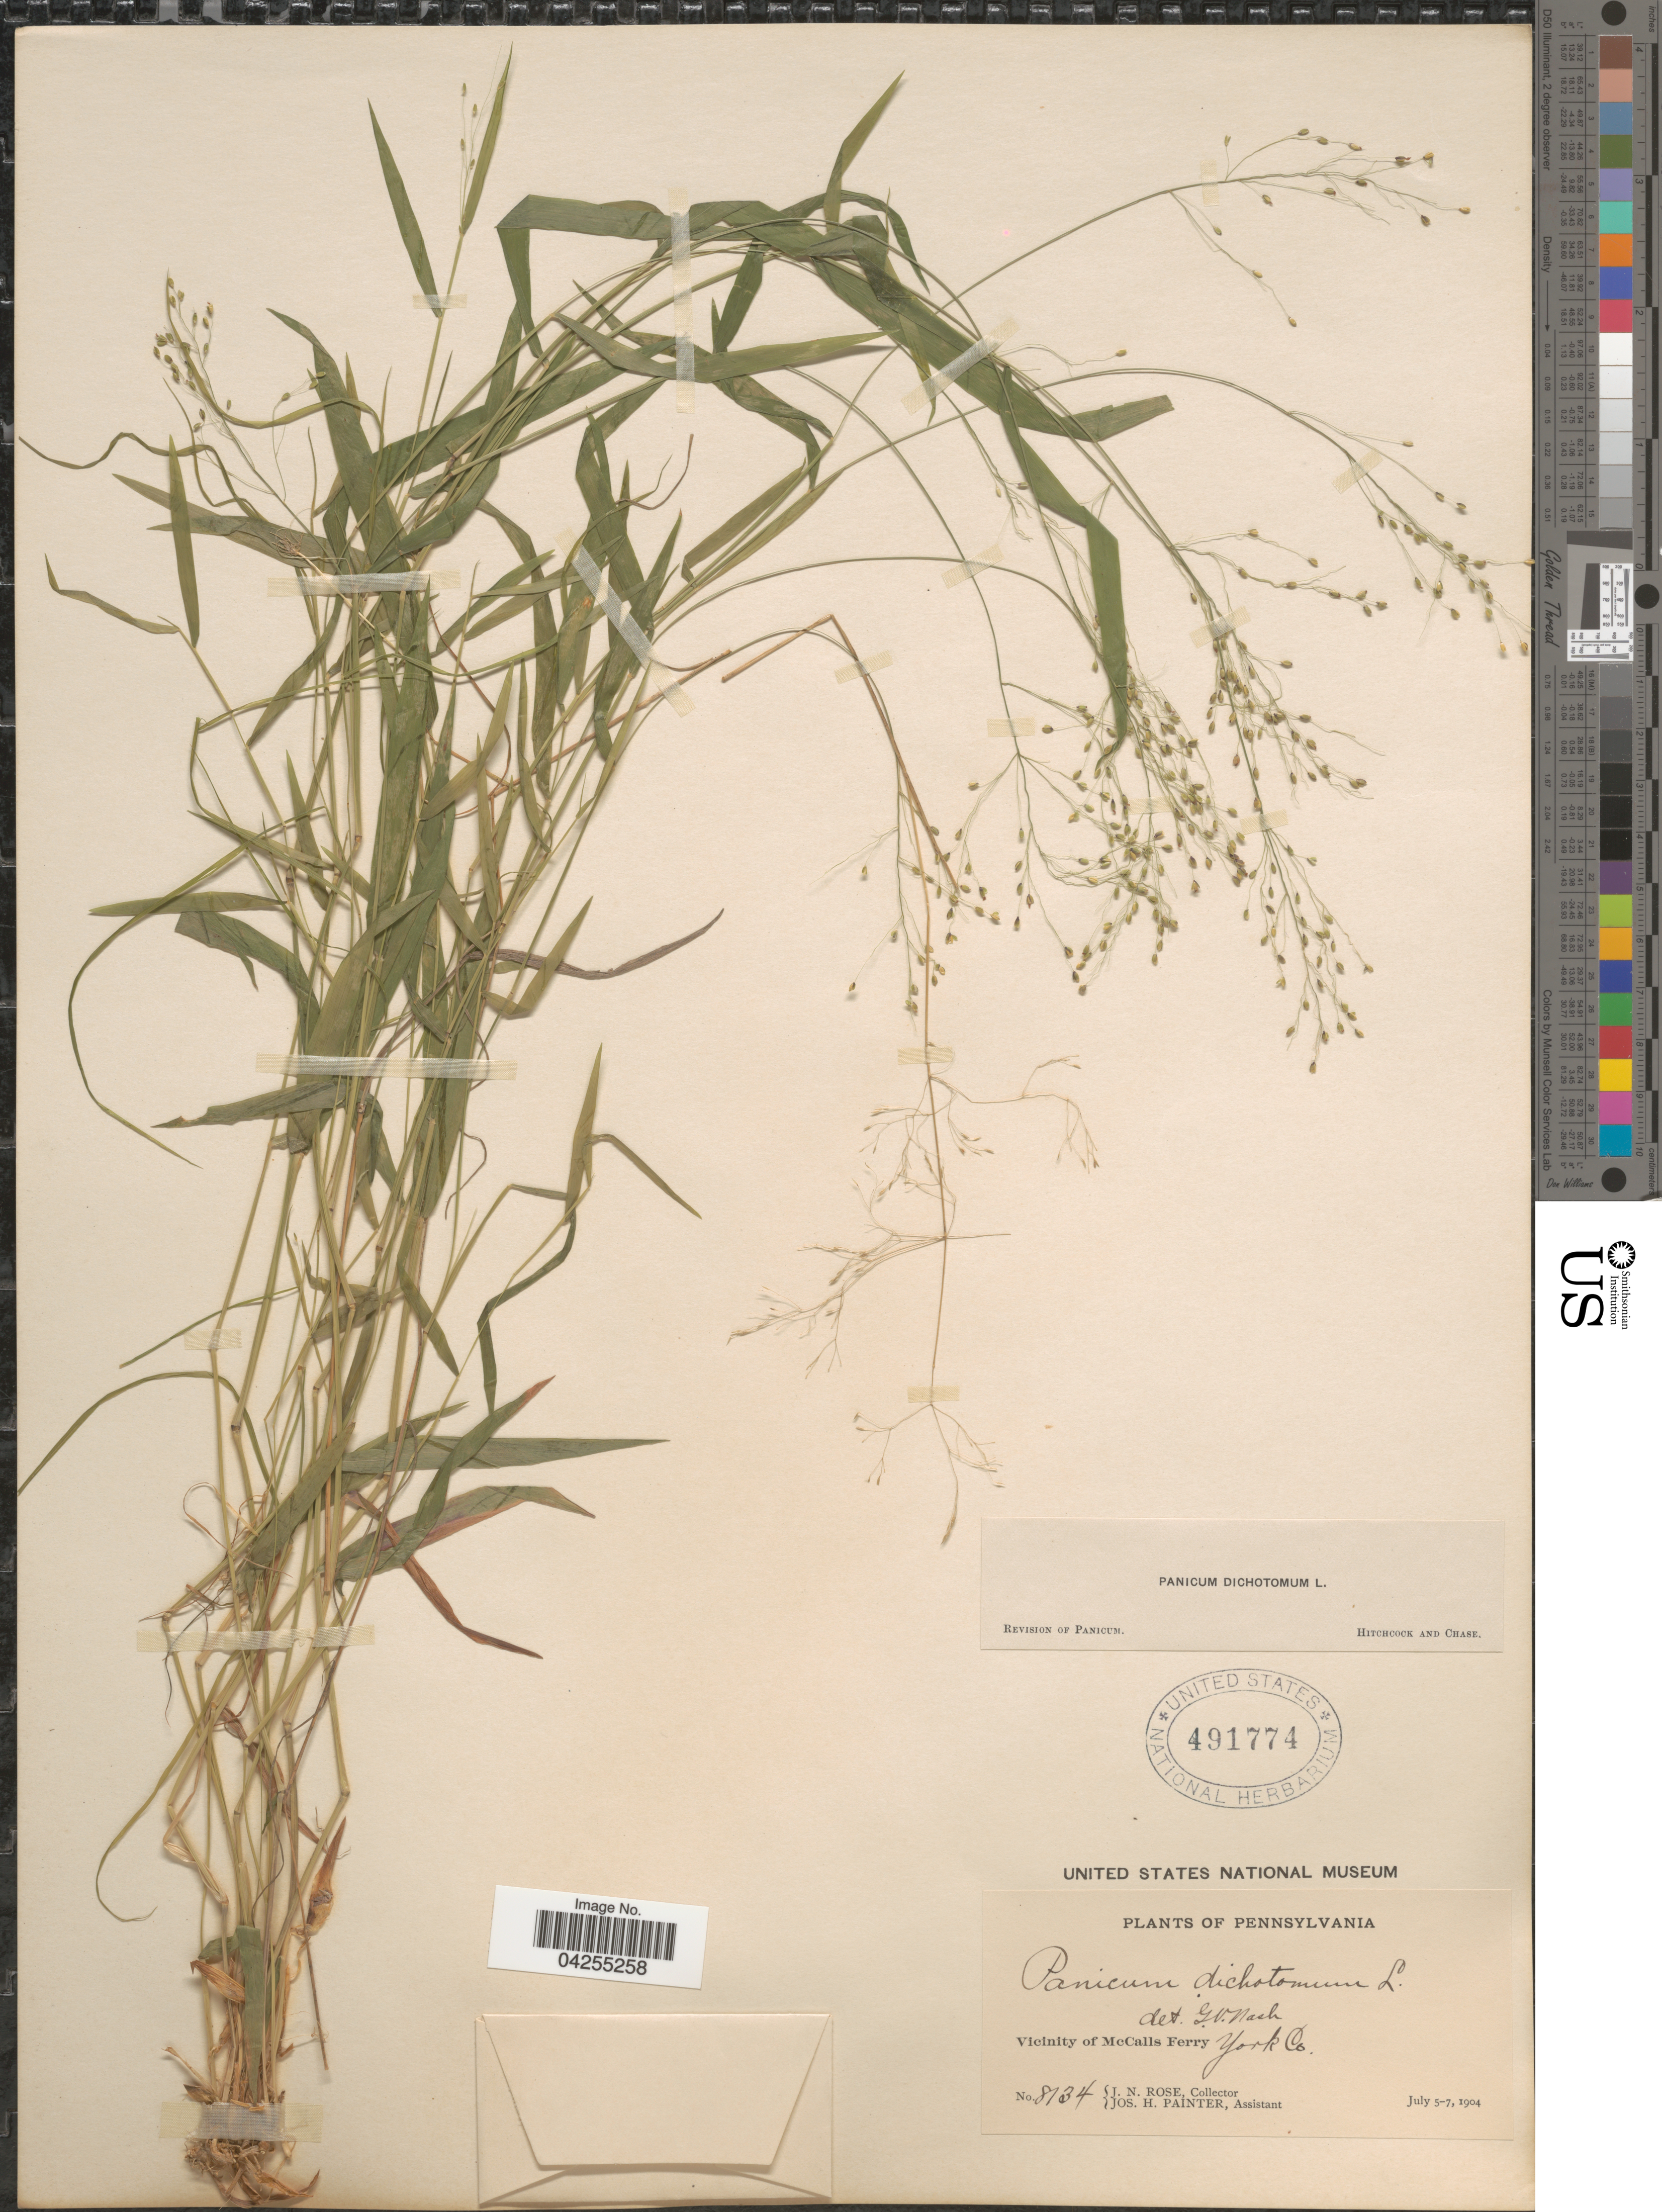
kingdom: Plantae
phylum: Tracheophyta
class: Liliopsida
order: Poales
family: Poaceae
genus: Dichanthelium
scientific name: Dichanthelium dichotomum var. dichotomum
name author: (L.) Gould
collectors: J. N. Rose & J. H. Painter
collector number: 8134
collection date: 1904-07-05/1904-07-07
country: United States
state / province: Pennsylvania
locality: Vicinity of McCalls Ferry. York Co.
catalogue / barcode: US 491774